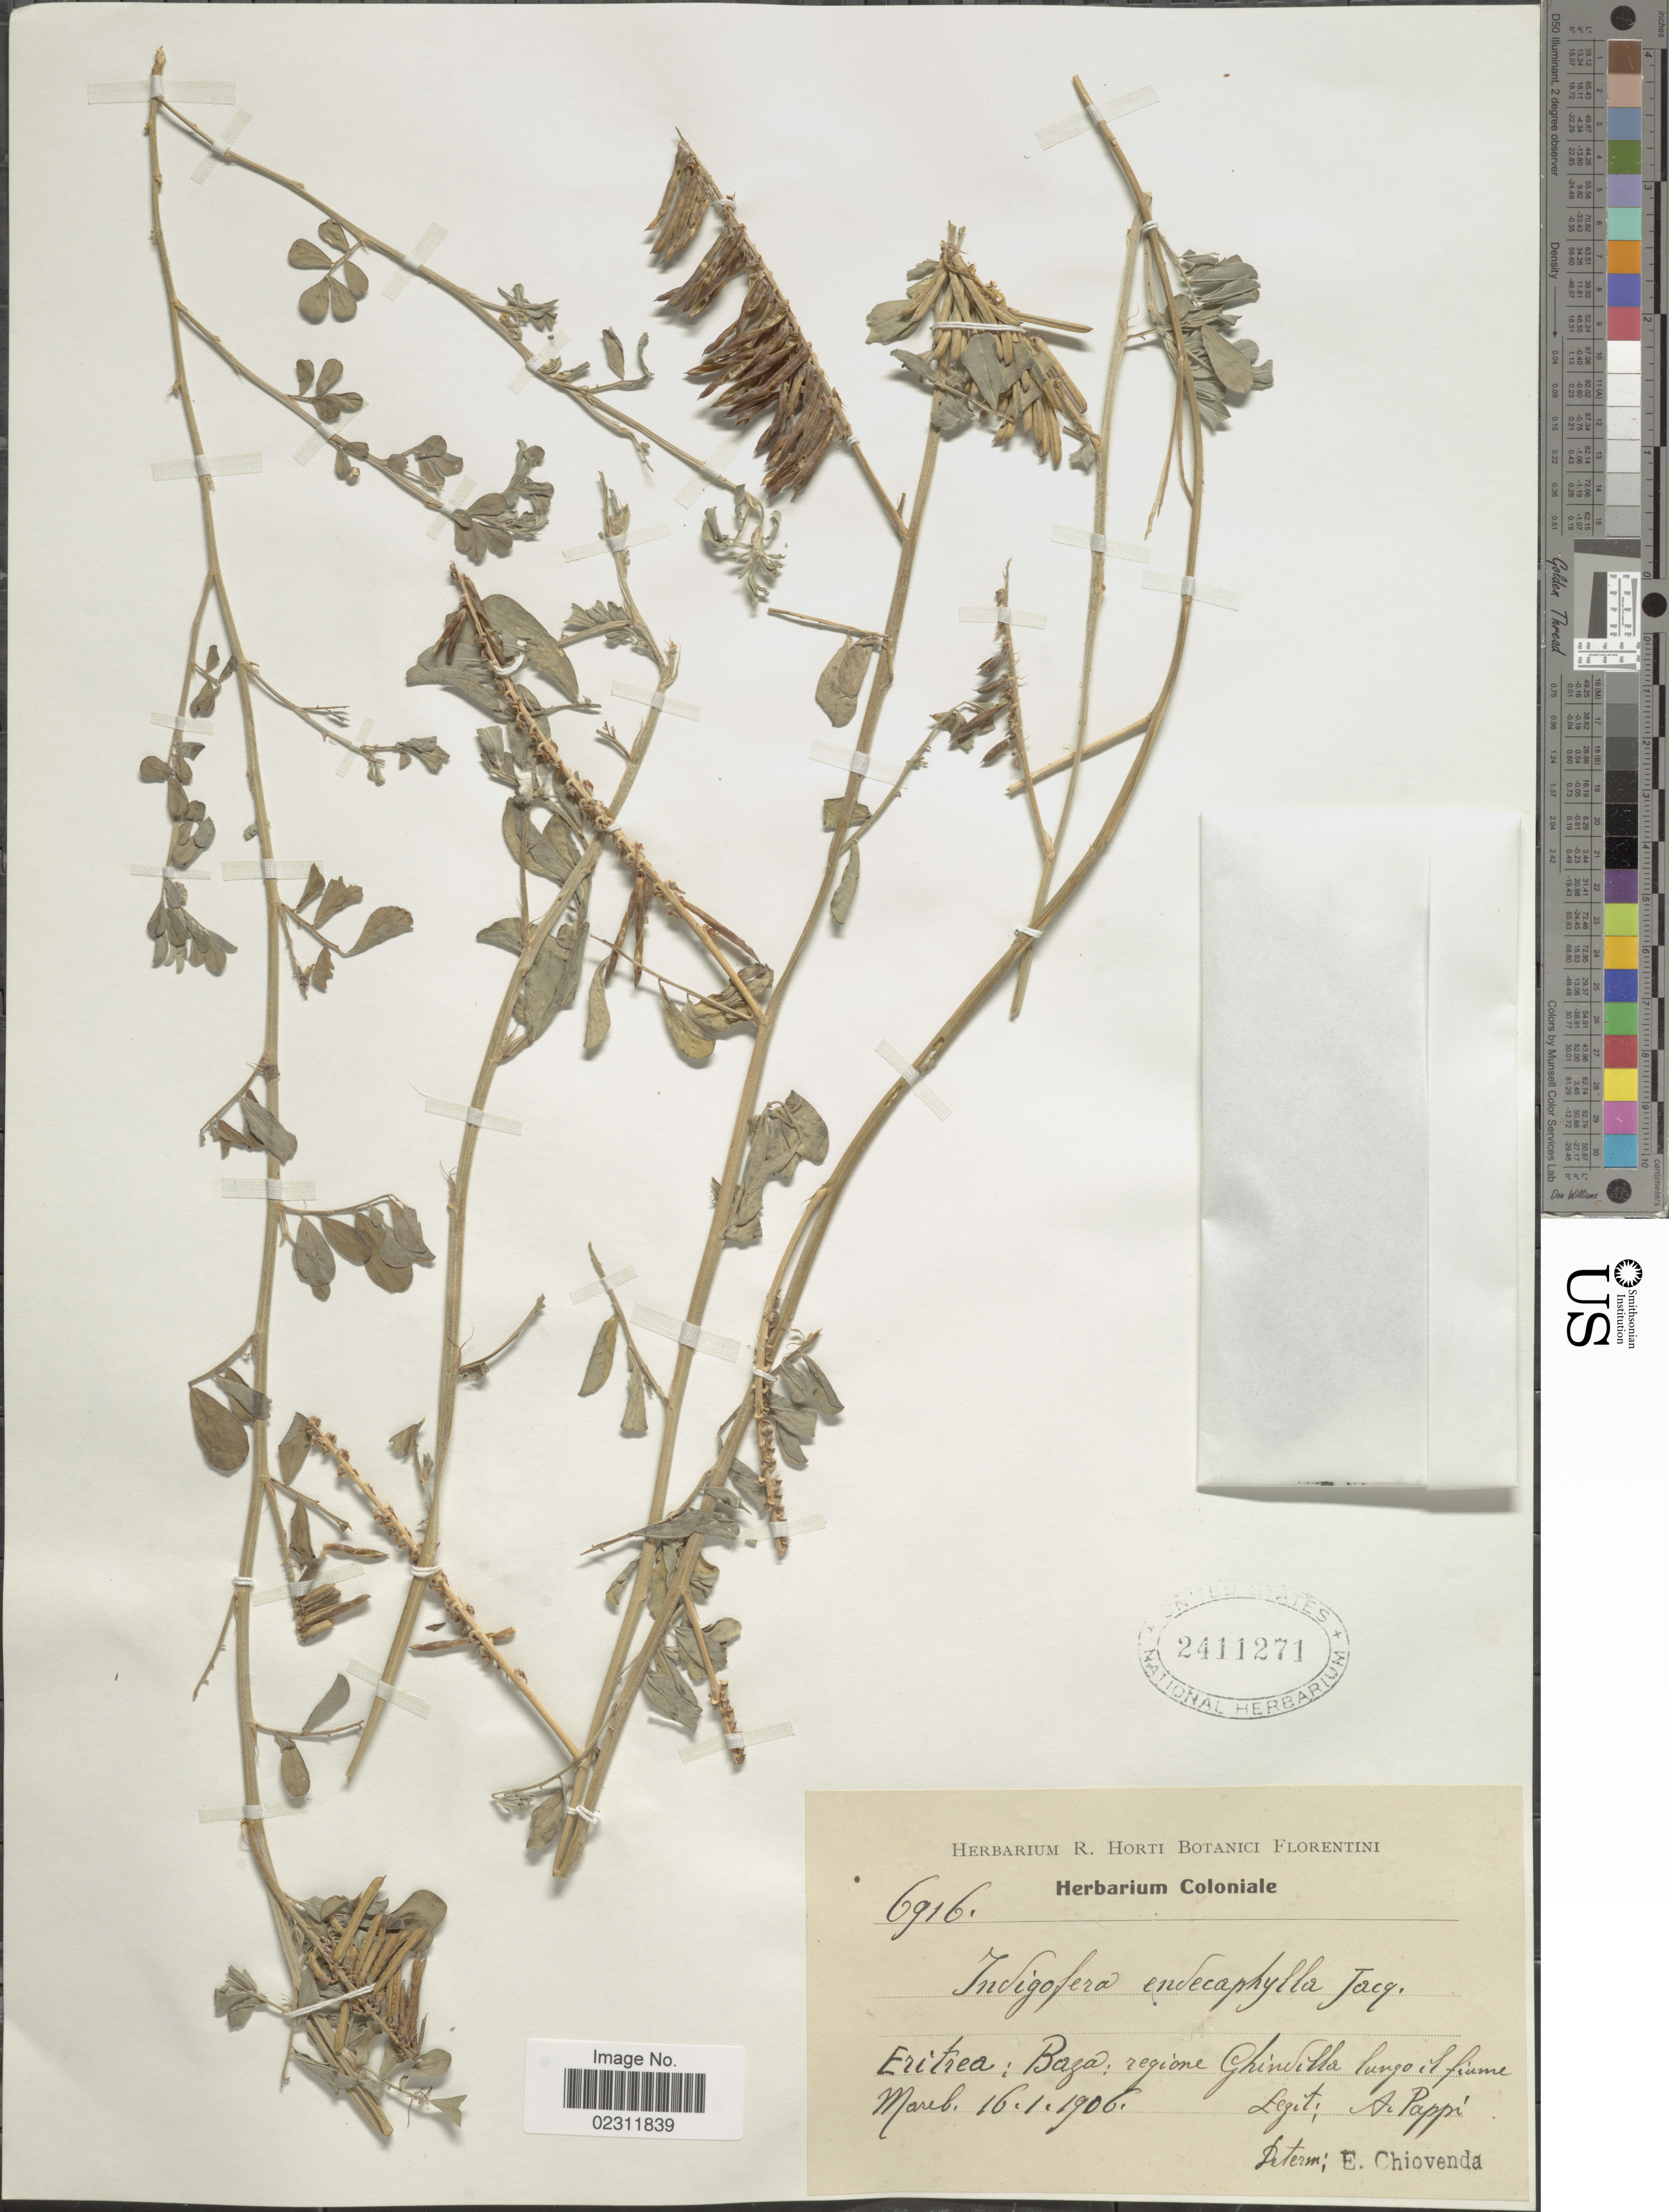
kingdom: Plantae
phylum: Tracheophyta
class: Magnoliopsida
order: Fabales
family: Fabaceae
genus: Indigofera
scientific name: Indigofera hendecaphylla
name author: Jacq.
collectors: A. Pappi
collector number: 6916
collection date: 1906-01-16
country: Eritrea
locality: Baza, regione Chinsilla [interpreted]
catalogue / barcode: US 2411271